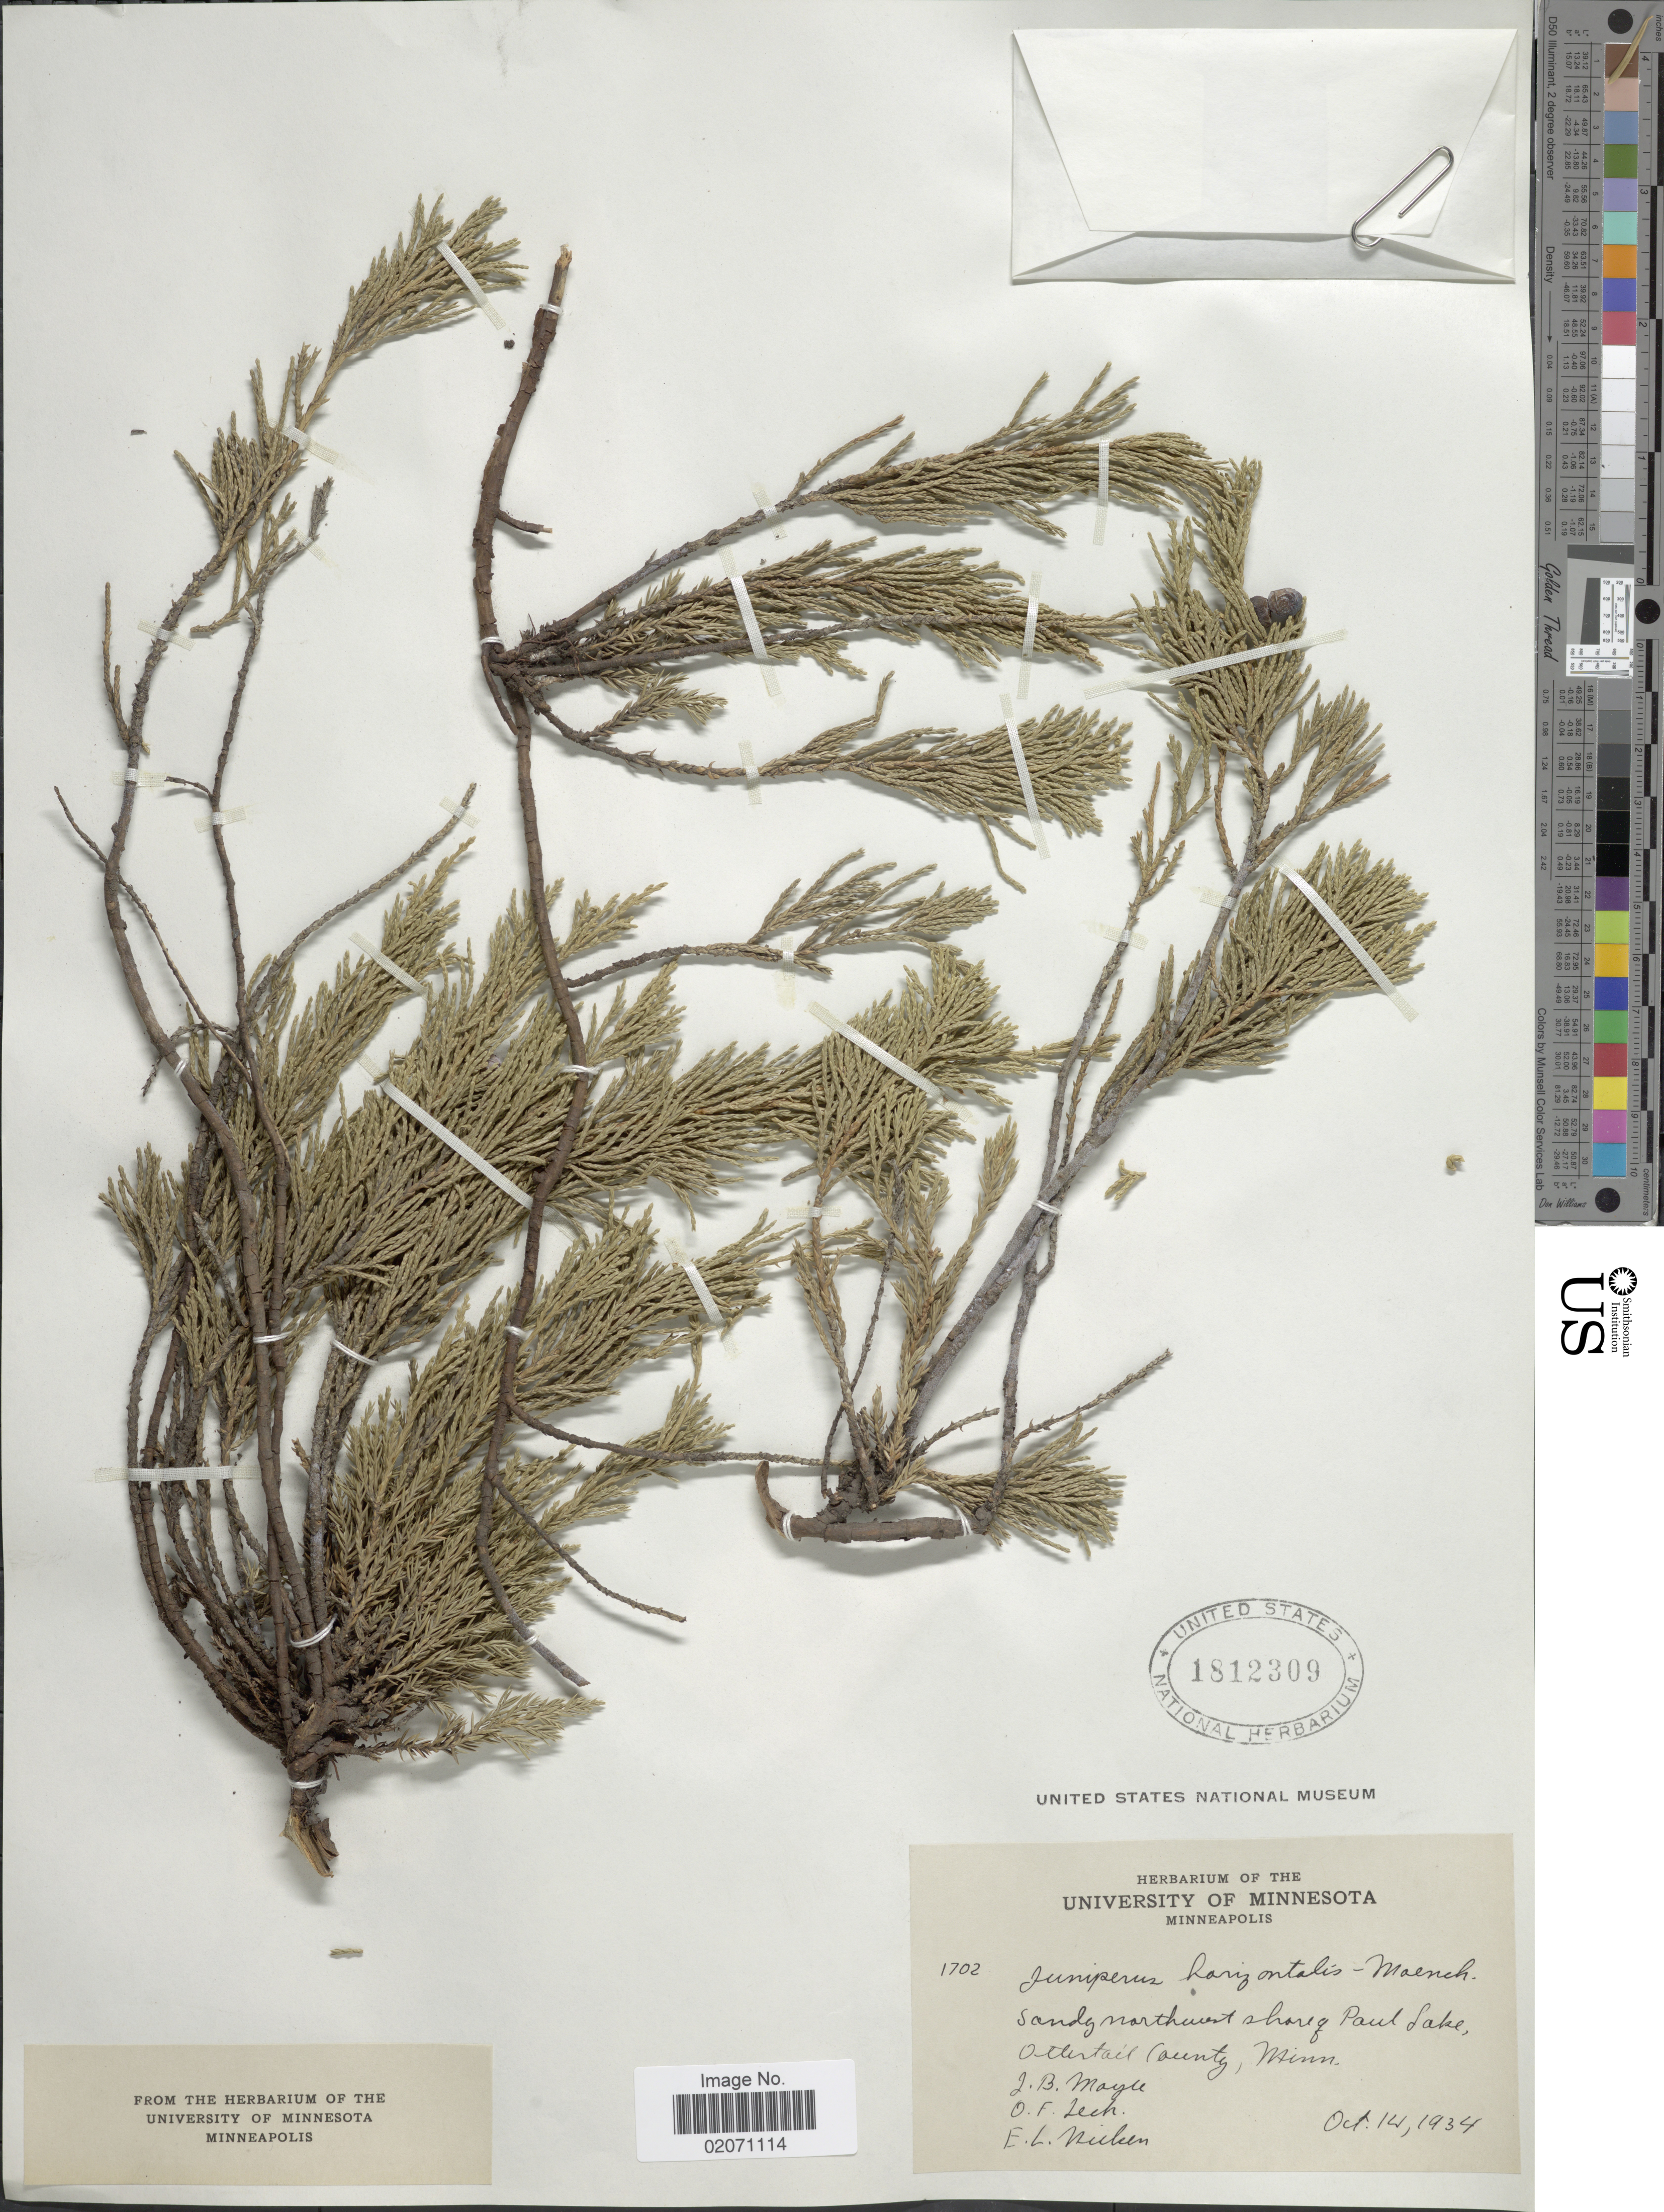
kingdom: Plantae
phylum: Tracheophyta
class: Pinopsida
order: Pinales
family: Cupressaceae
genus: Juniperus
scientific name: Juniperus horizontalis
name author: Moench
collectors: J. B. Mayle, O. Lech & E. L. Nielsen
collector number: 1702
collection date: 1934-10-14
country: United States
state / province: Minnesota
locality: Sandy northwest shore of Paul Lake, Ottertail County, Minn.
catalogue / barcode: US 1812309